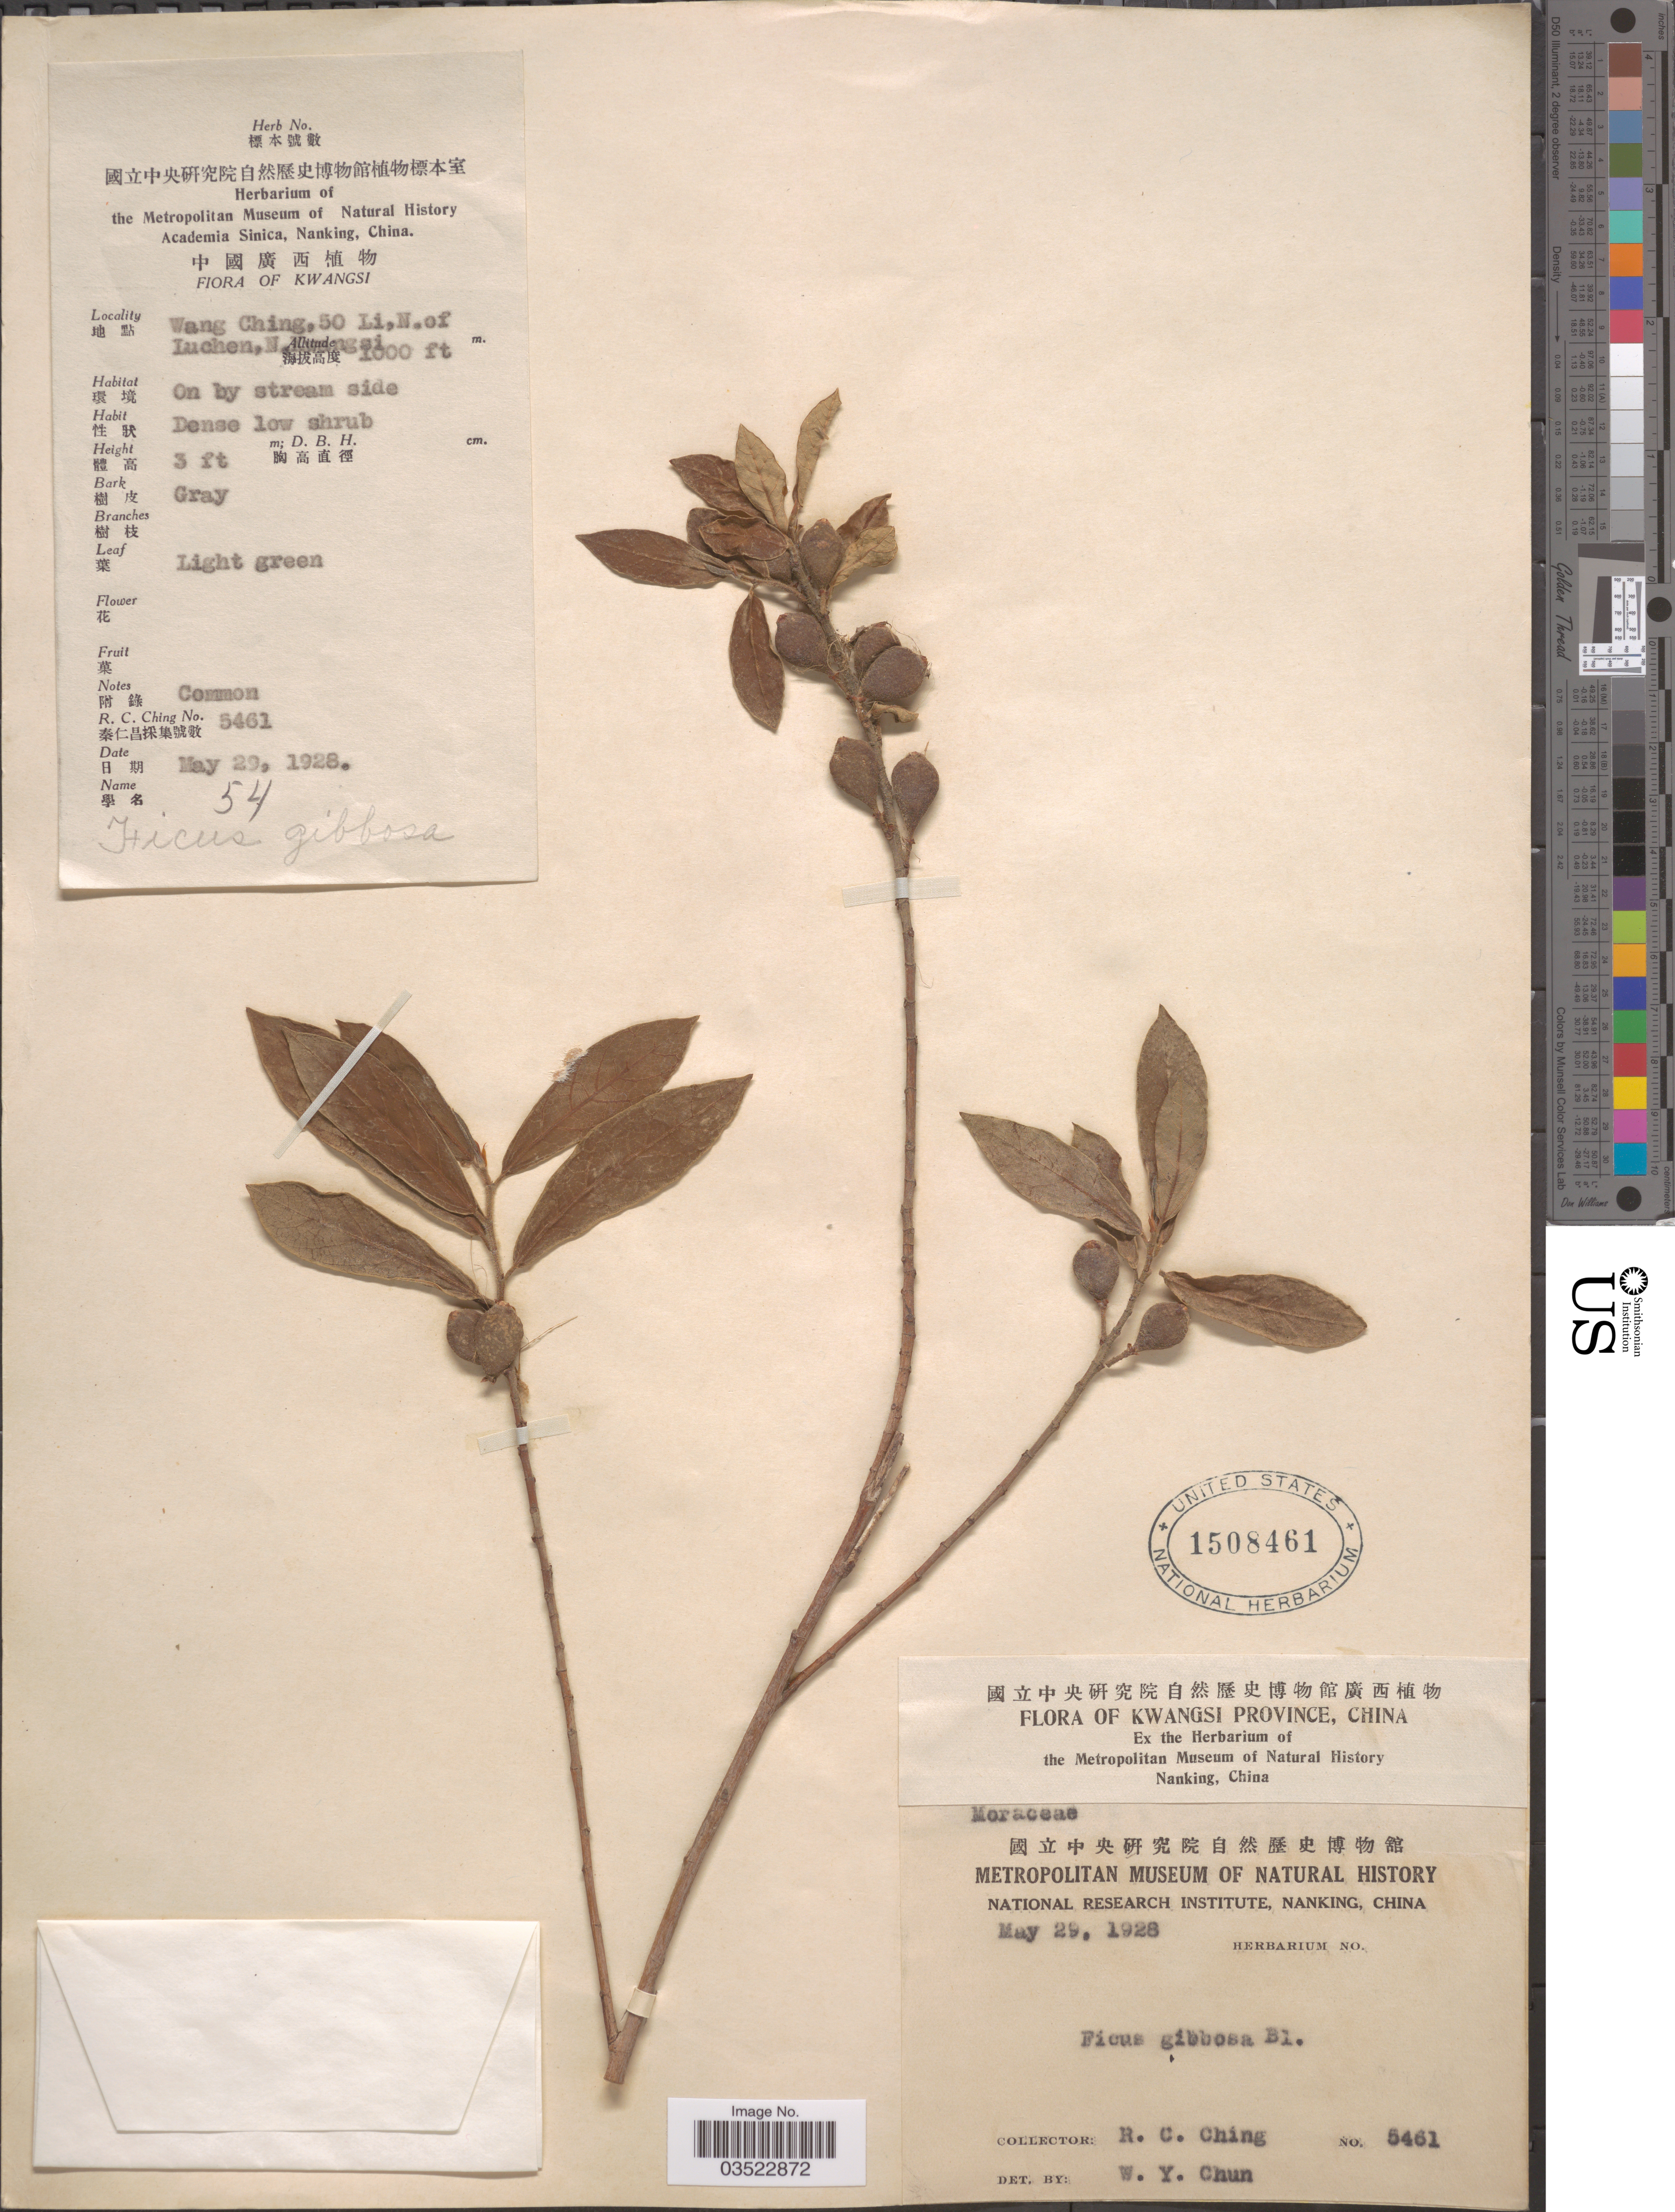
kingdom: Plantae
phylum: Tracheophyta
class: Magnoliopsida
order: Rosales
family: Moraceae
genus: Ficus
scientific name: Ficus tinctoria subsp. gibbosa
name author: (Blume) Corner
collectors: R. C. Ching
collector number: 5461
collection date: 1928-05-29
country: China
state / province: Guangxi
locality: Wang Ching, 50 Li, N of Luchen, N. Kwangsi.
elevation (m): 305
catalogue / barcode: US 1508461